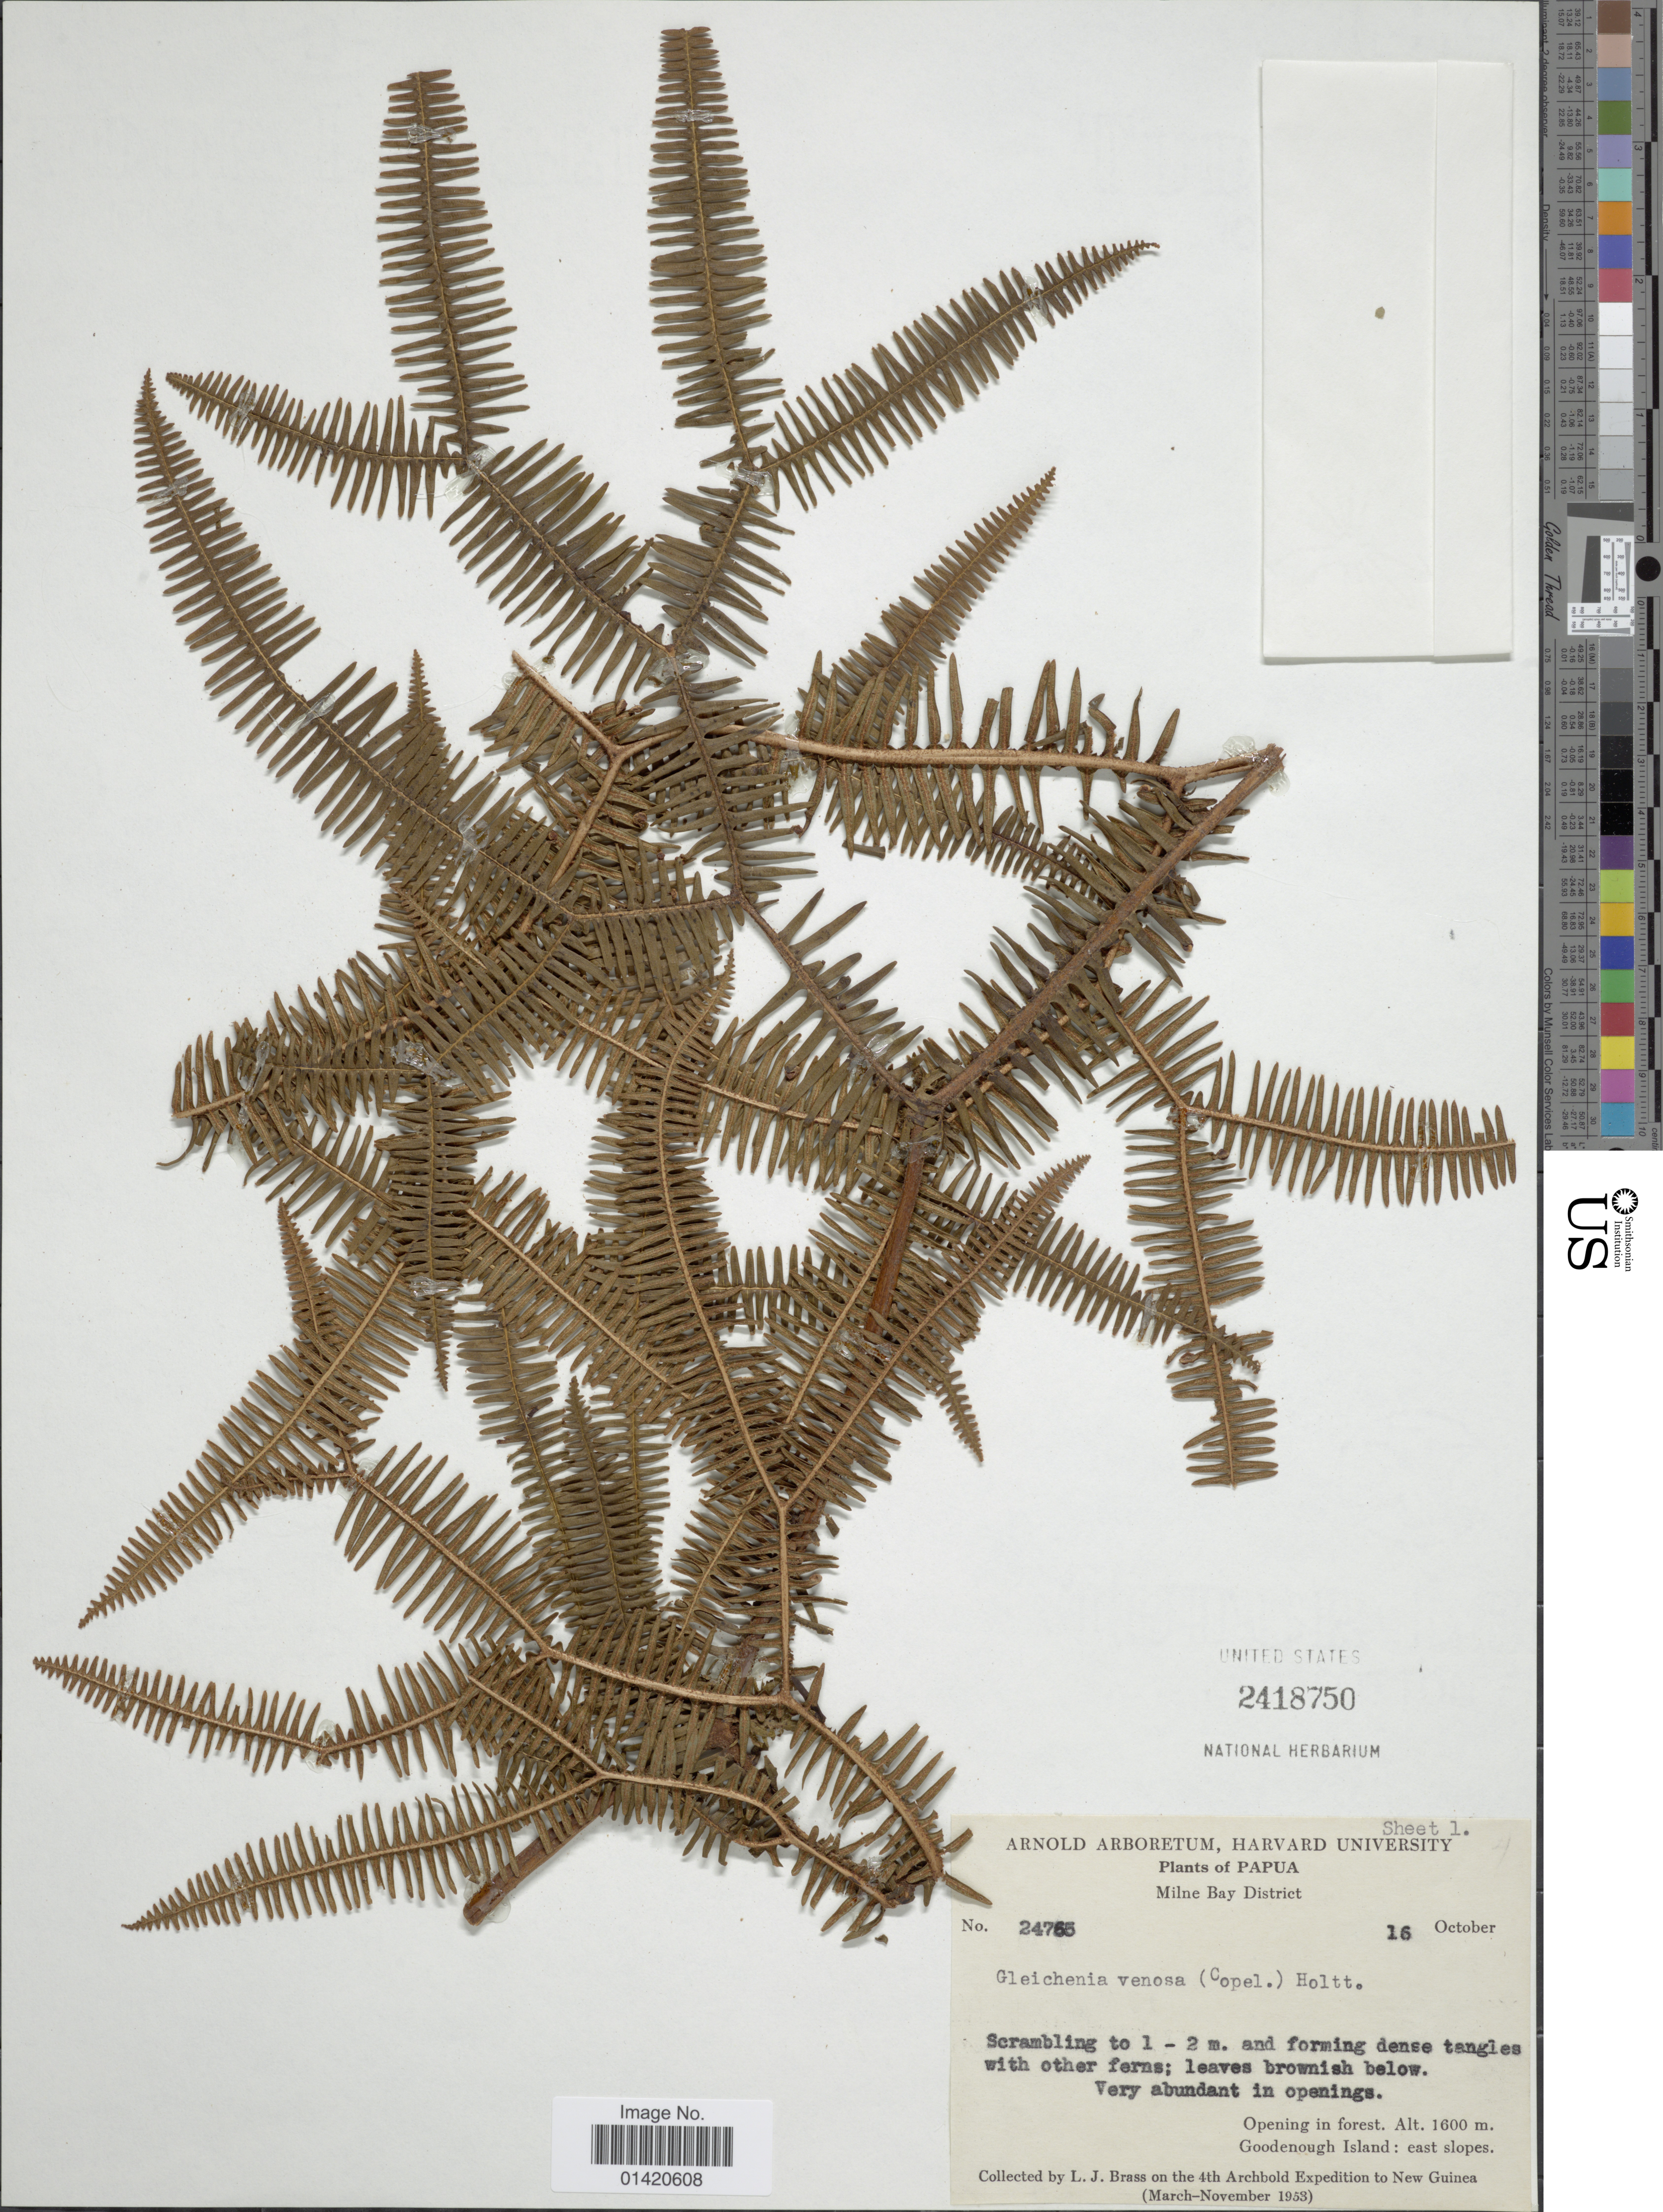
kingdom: Plantae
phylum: Tracheophyta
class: Polypodiopsida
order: Gleicheniales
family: Gleicheniaceae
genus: Dicranopteris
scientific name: Dicranopteris curranii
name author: Copel.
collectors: L. J. Brass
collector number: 24765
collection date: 1953-10-16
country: Papua New Guinea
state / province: Milne Bay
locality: Milne Bay District, Goodenough Island: east slopes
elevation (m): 1600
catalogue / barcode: US 2418750